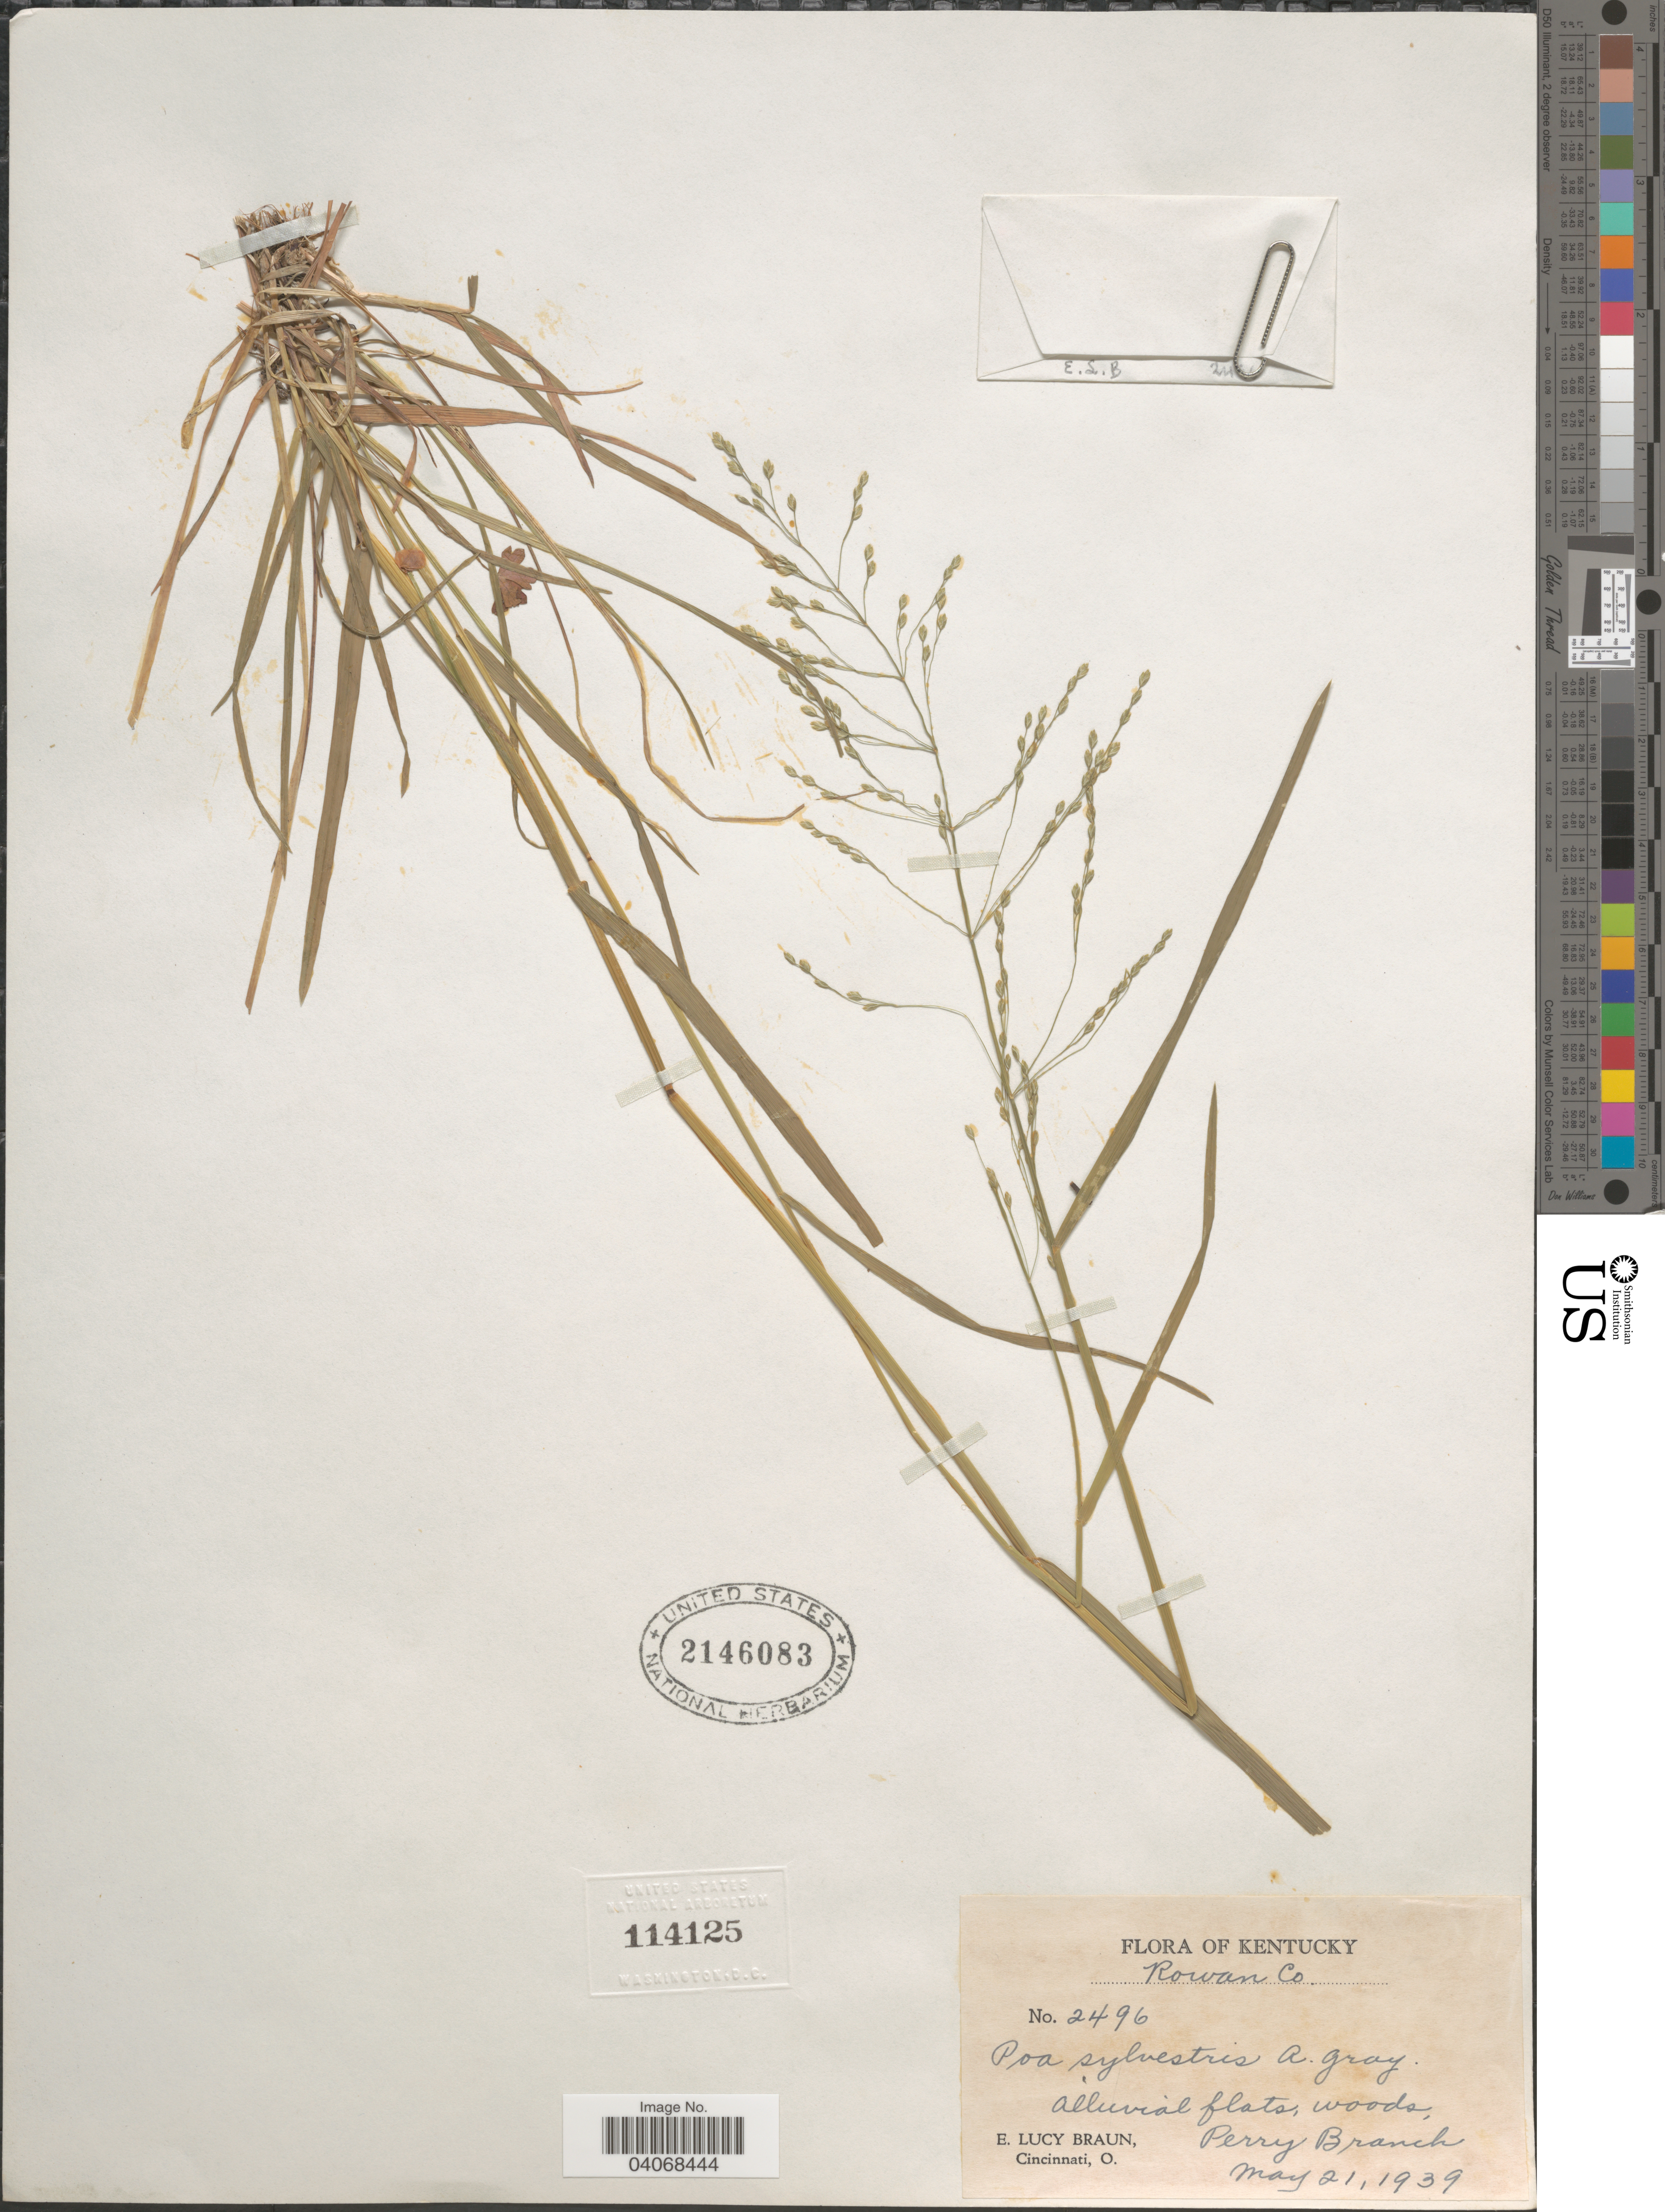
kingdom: Plantae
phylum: Tracheophyta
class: Liliopsida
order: Poales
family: Poaceae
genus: Poa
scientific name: Poa sylvestris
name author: A. Gray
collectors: E. L. Braun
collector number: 2496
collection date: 1939-05-21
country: United States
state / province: Kentucky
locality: Rowan Co. Alluvial flats, woods, Perry Branch.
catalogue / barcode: US 2146083